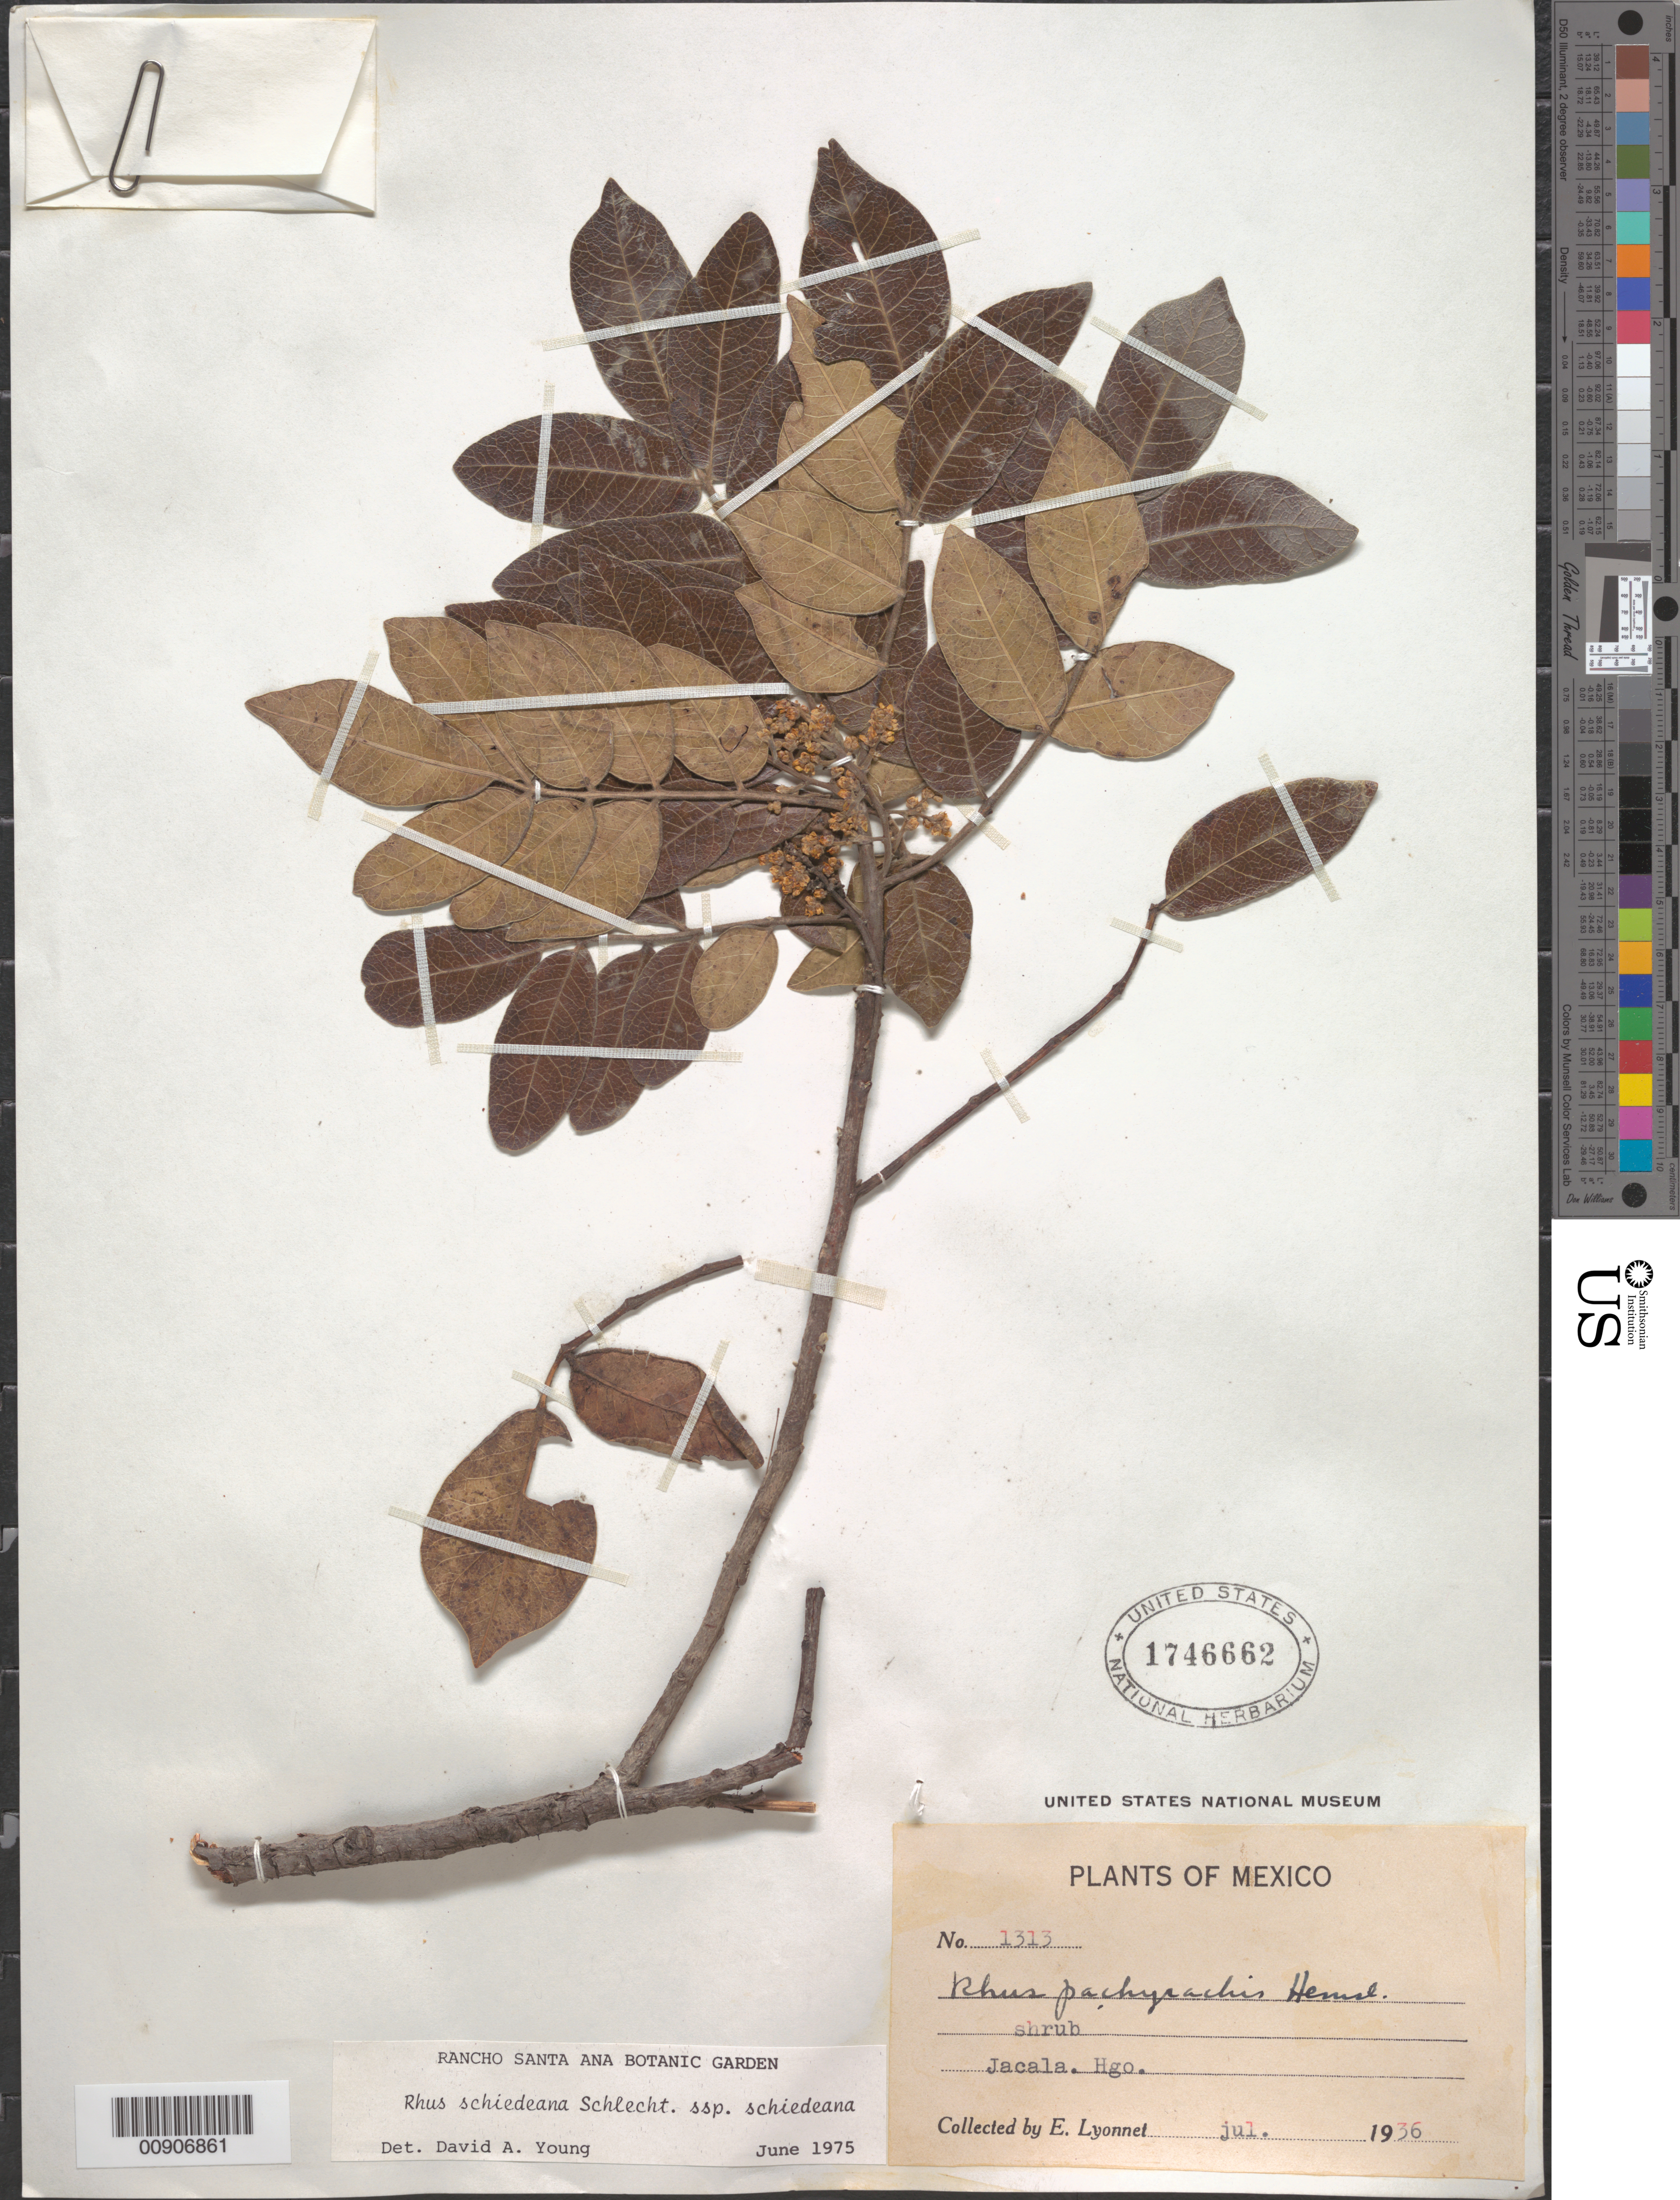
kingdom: Plantae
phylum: Tracheophyta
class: Magnoliopsida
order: Sapindales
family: Anacardiaceae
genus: Rhus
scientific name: Rhus schiedeana subsp. schiedeana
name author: Schltdl.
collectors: Bro. E. Lyonnet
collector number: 1313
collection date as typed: Jul 1936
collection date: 1936-07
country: Mexico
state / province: Hidalgo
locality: Jacala, Hidalgo.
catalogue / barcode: US 1746662